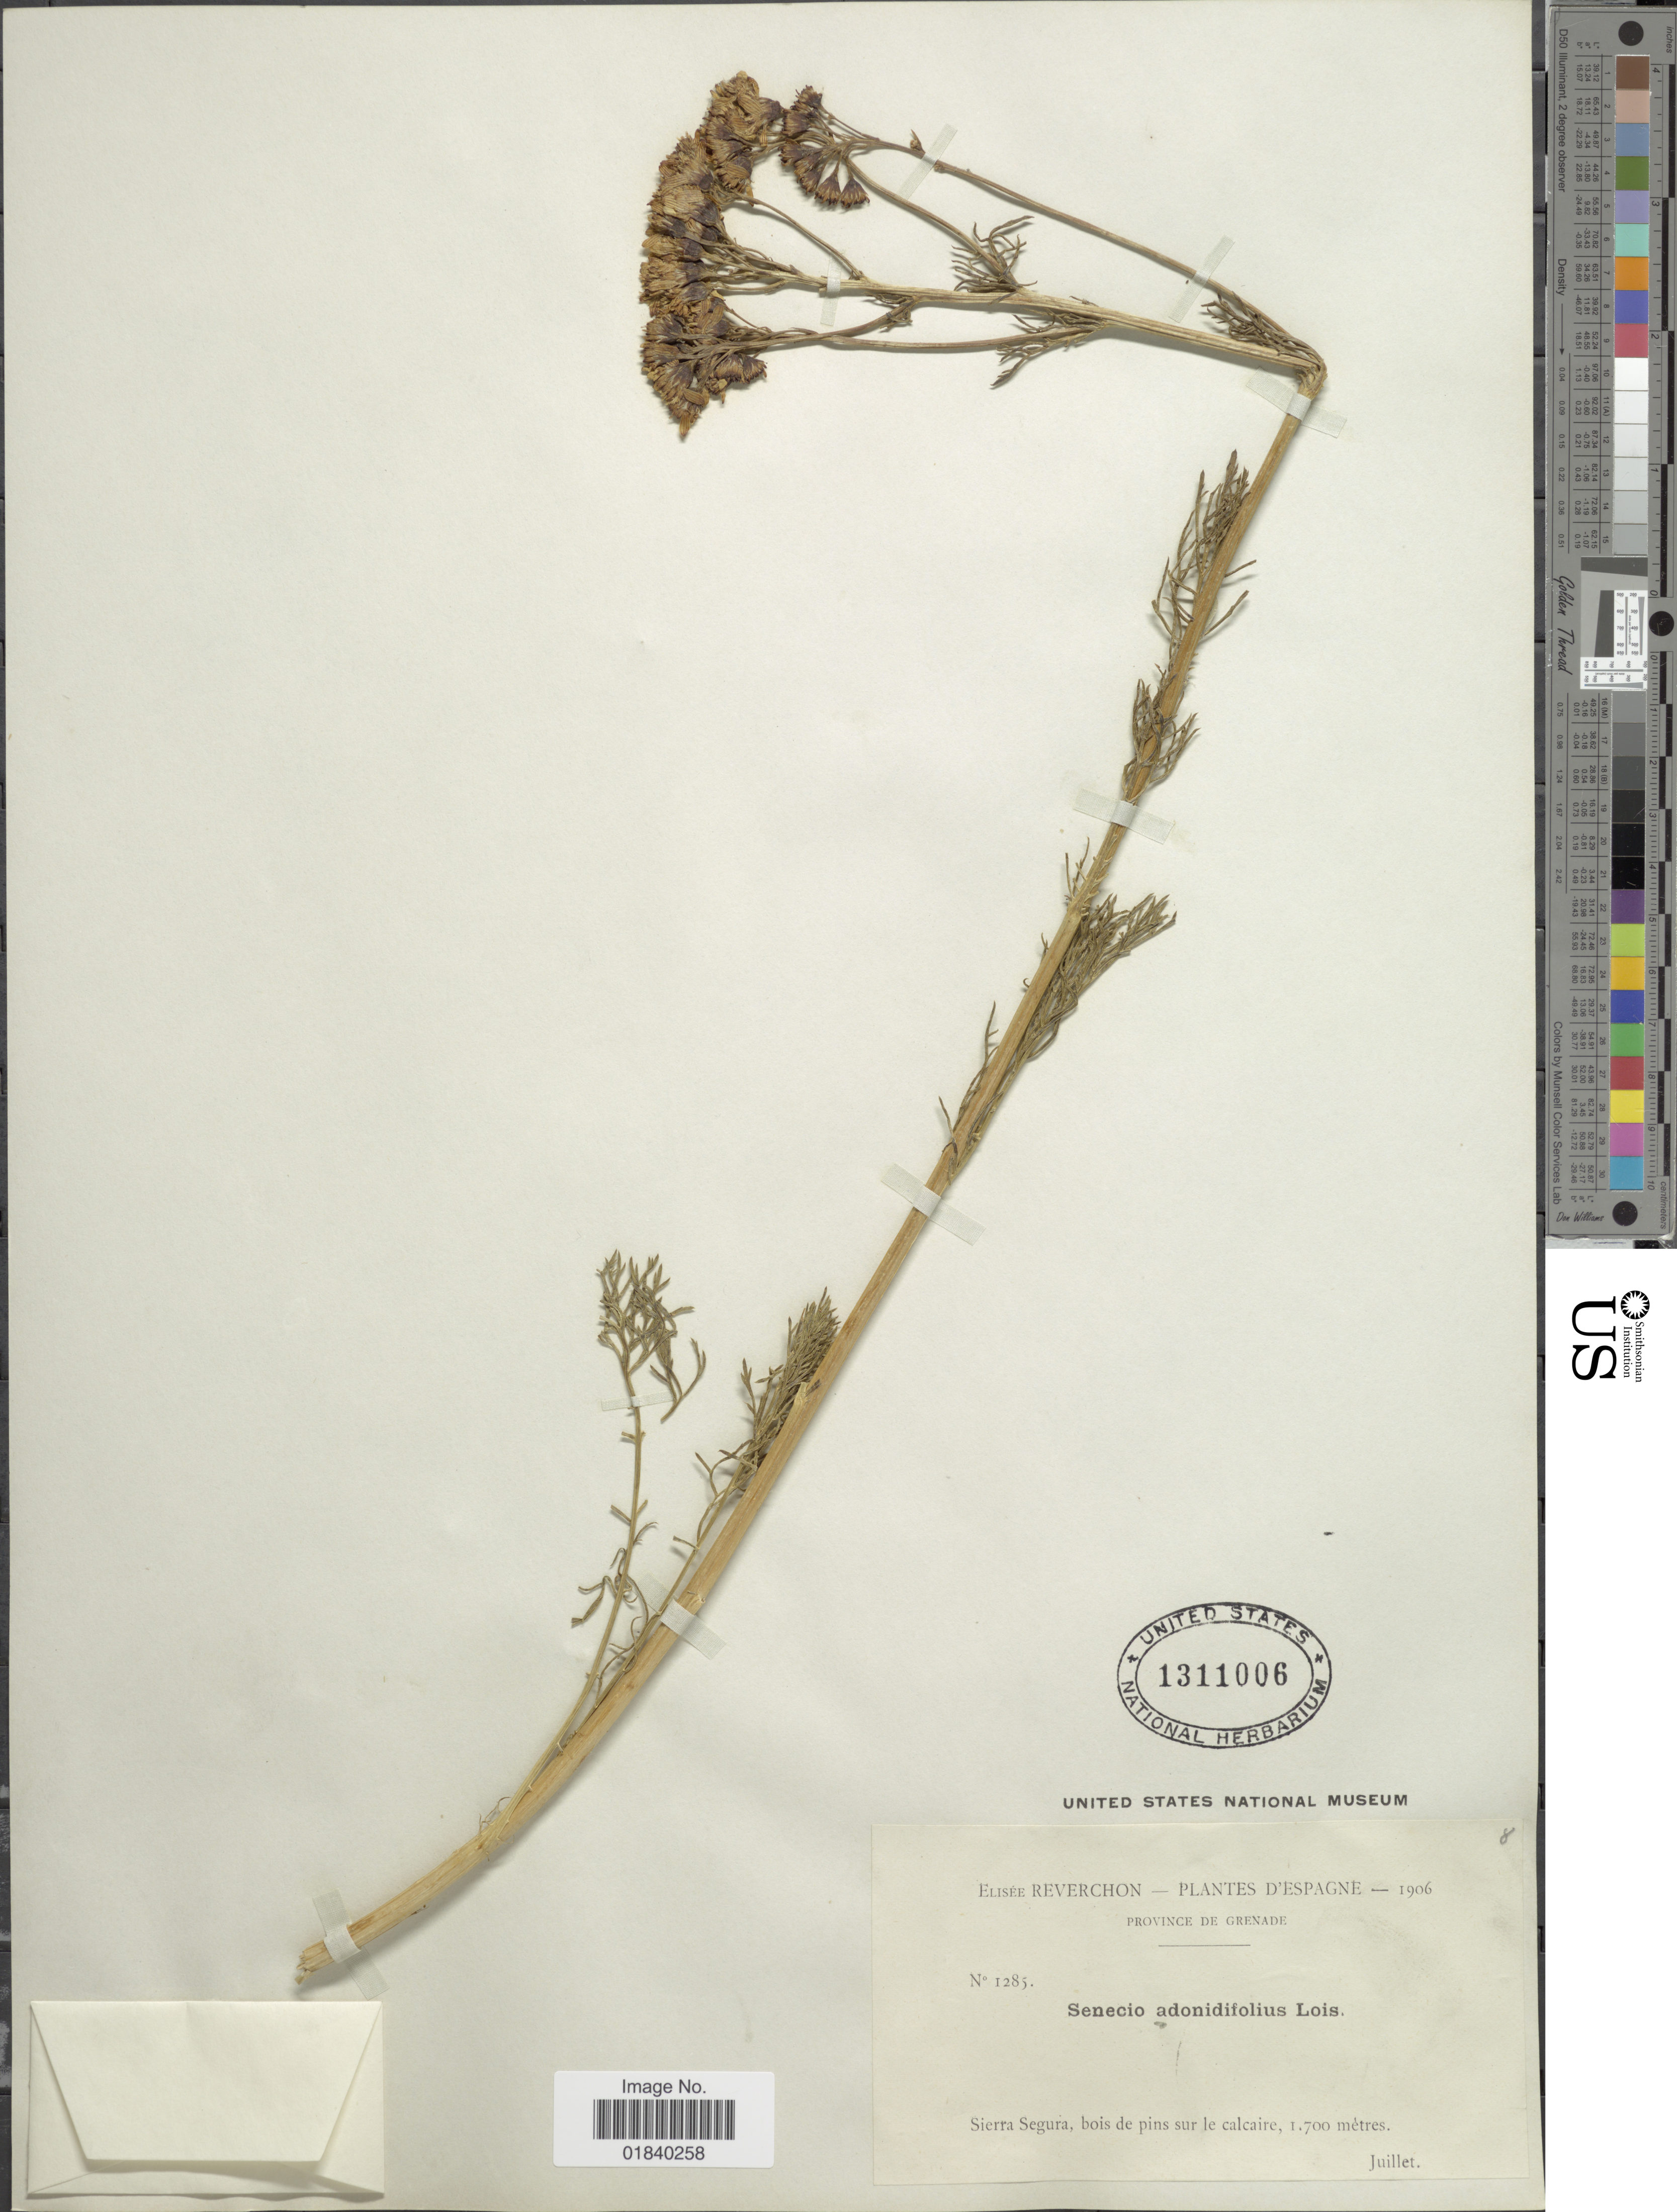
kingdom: Plantae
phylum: Tracheophyta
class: Magnoliopsida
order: Asterales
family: Asteraceae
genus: Jacobaea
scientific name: Jacobaea adonidifolia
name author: (Loisel.) Pelser & Veldkamp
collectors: E. Reverchon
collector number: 1285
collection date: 1906-07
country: Spain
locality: D'Espagne. Province de Grenade. Sierra Segura, bois de pins sur le calcaire.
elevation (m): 1700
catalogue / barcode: US 1311006